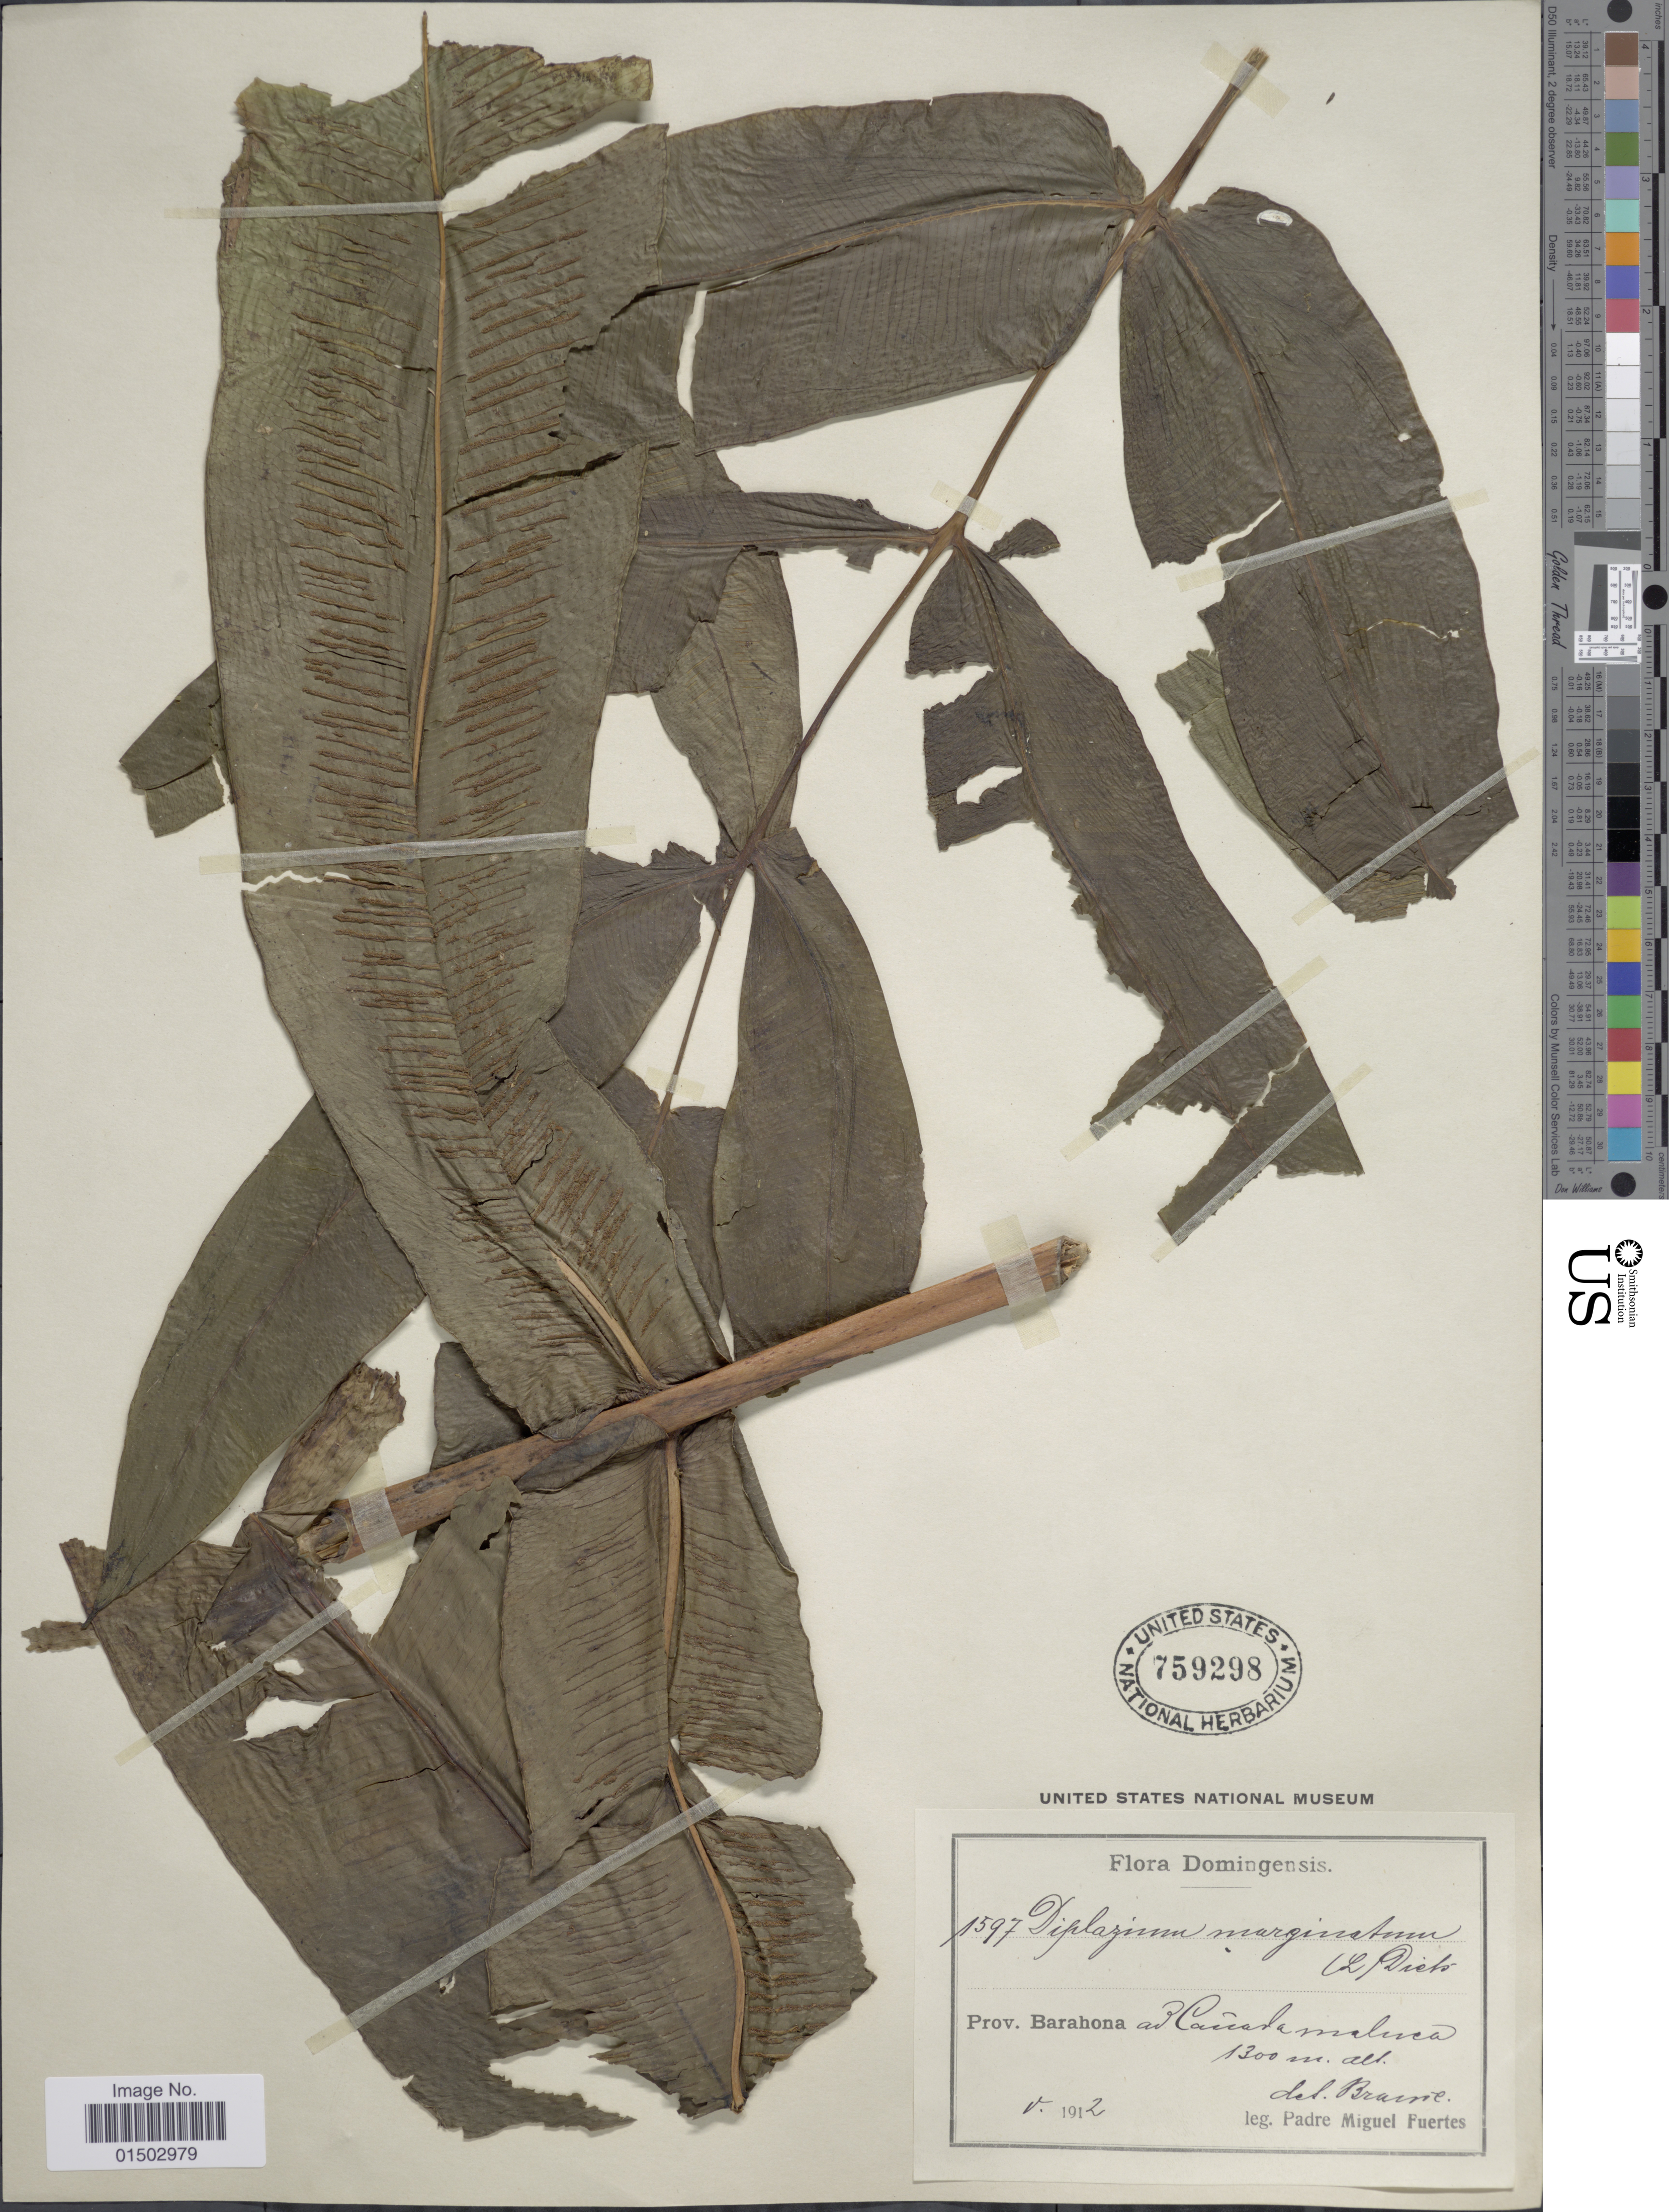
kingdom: Plantae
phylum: Tracheophyta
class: Polypodiopsida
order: Polypodiales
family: Hemidictyaceae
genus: Hemidictyum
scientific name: Hemidictyum marginatum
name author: (L.) C. Presl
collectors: M. D. Fuertes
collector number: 1597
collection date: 1912-05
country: Dominican Republic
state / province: Barahona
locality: Barahona, ad Canada maluca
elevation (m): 1300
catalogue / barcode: US 759298